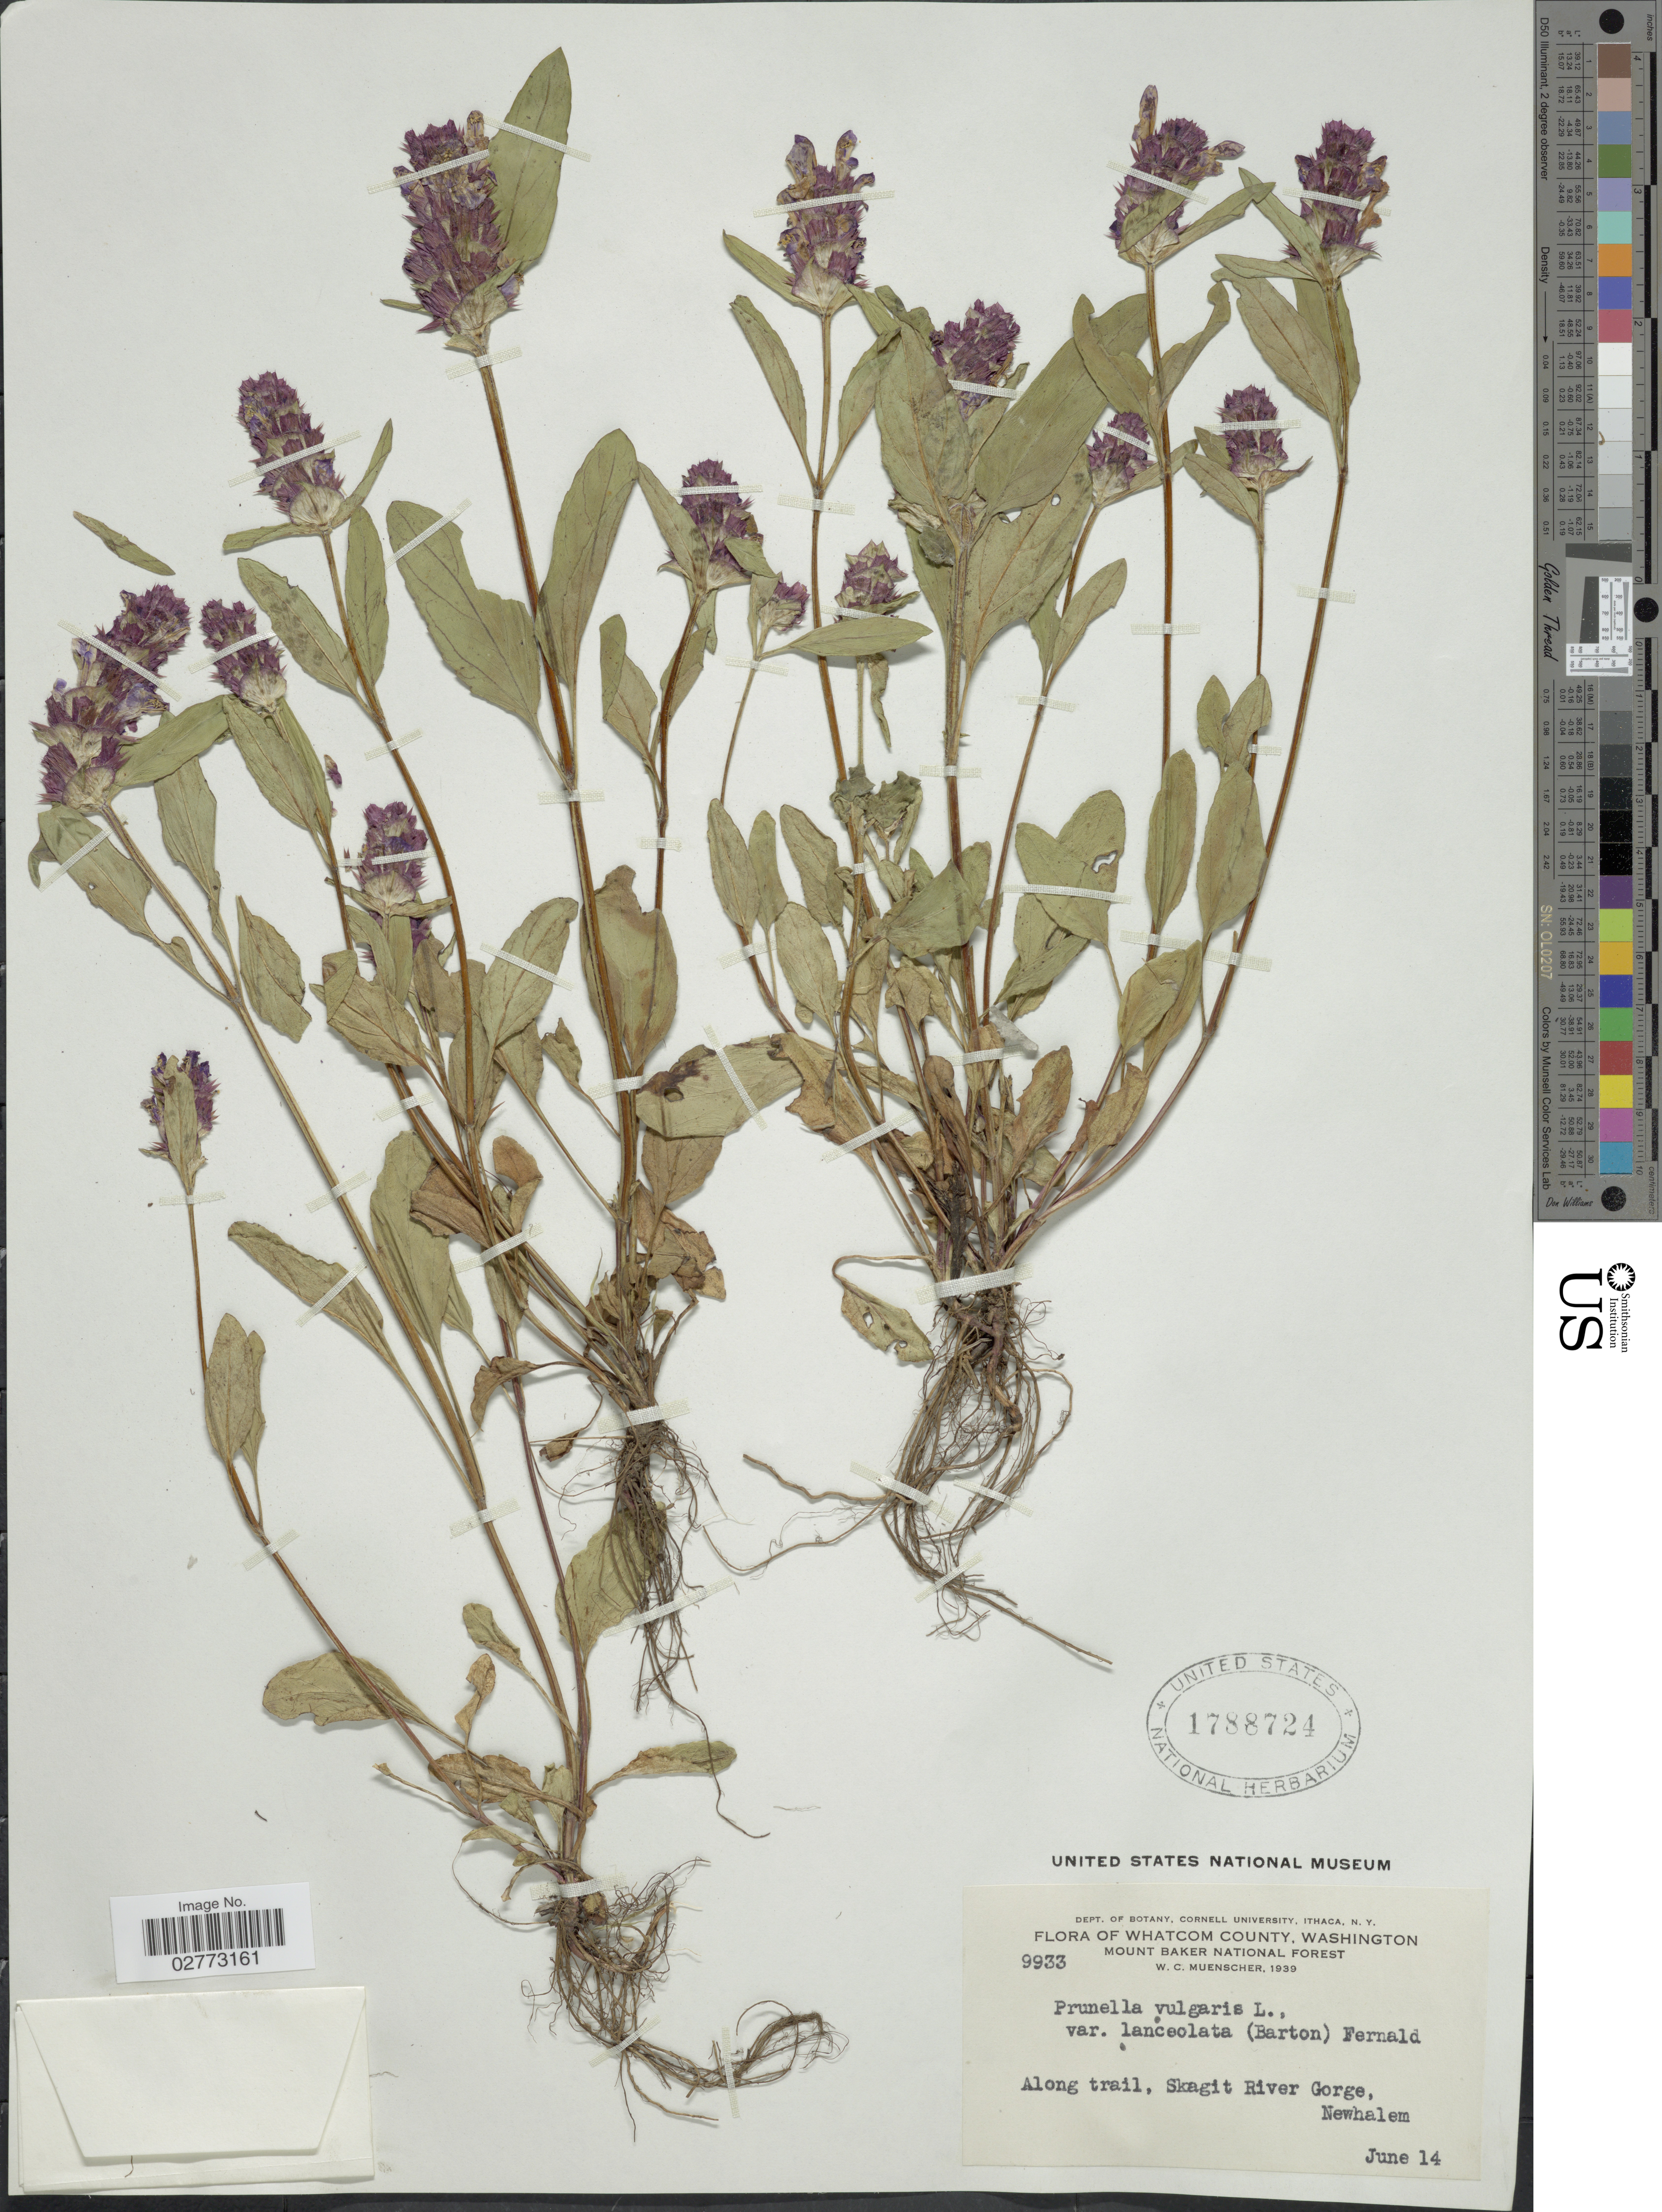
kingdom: Plantae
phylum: Tracheophyta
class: Magnoliopsida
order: Lamiales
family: Lamiaceae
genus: Prunella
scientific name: Prunella vulgaris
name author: L.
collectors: W. Muenscher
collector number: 9933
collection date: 1939-06-14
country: United States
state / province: Washington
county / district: Whatcom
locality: Whatcom County, Mount Baker National Forest. Along trail, Skagit River Gorge, Newhalem.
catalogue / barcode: US 1788724